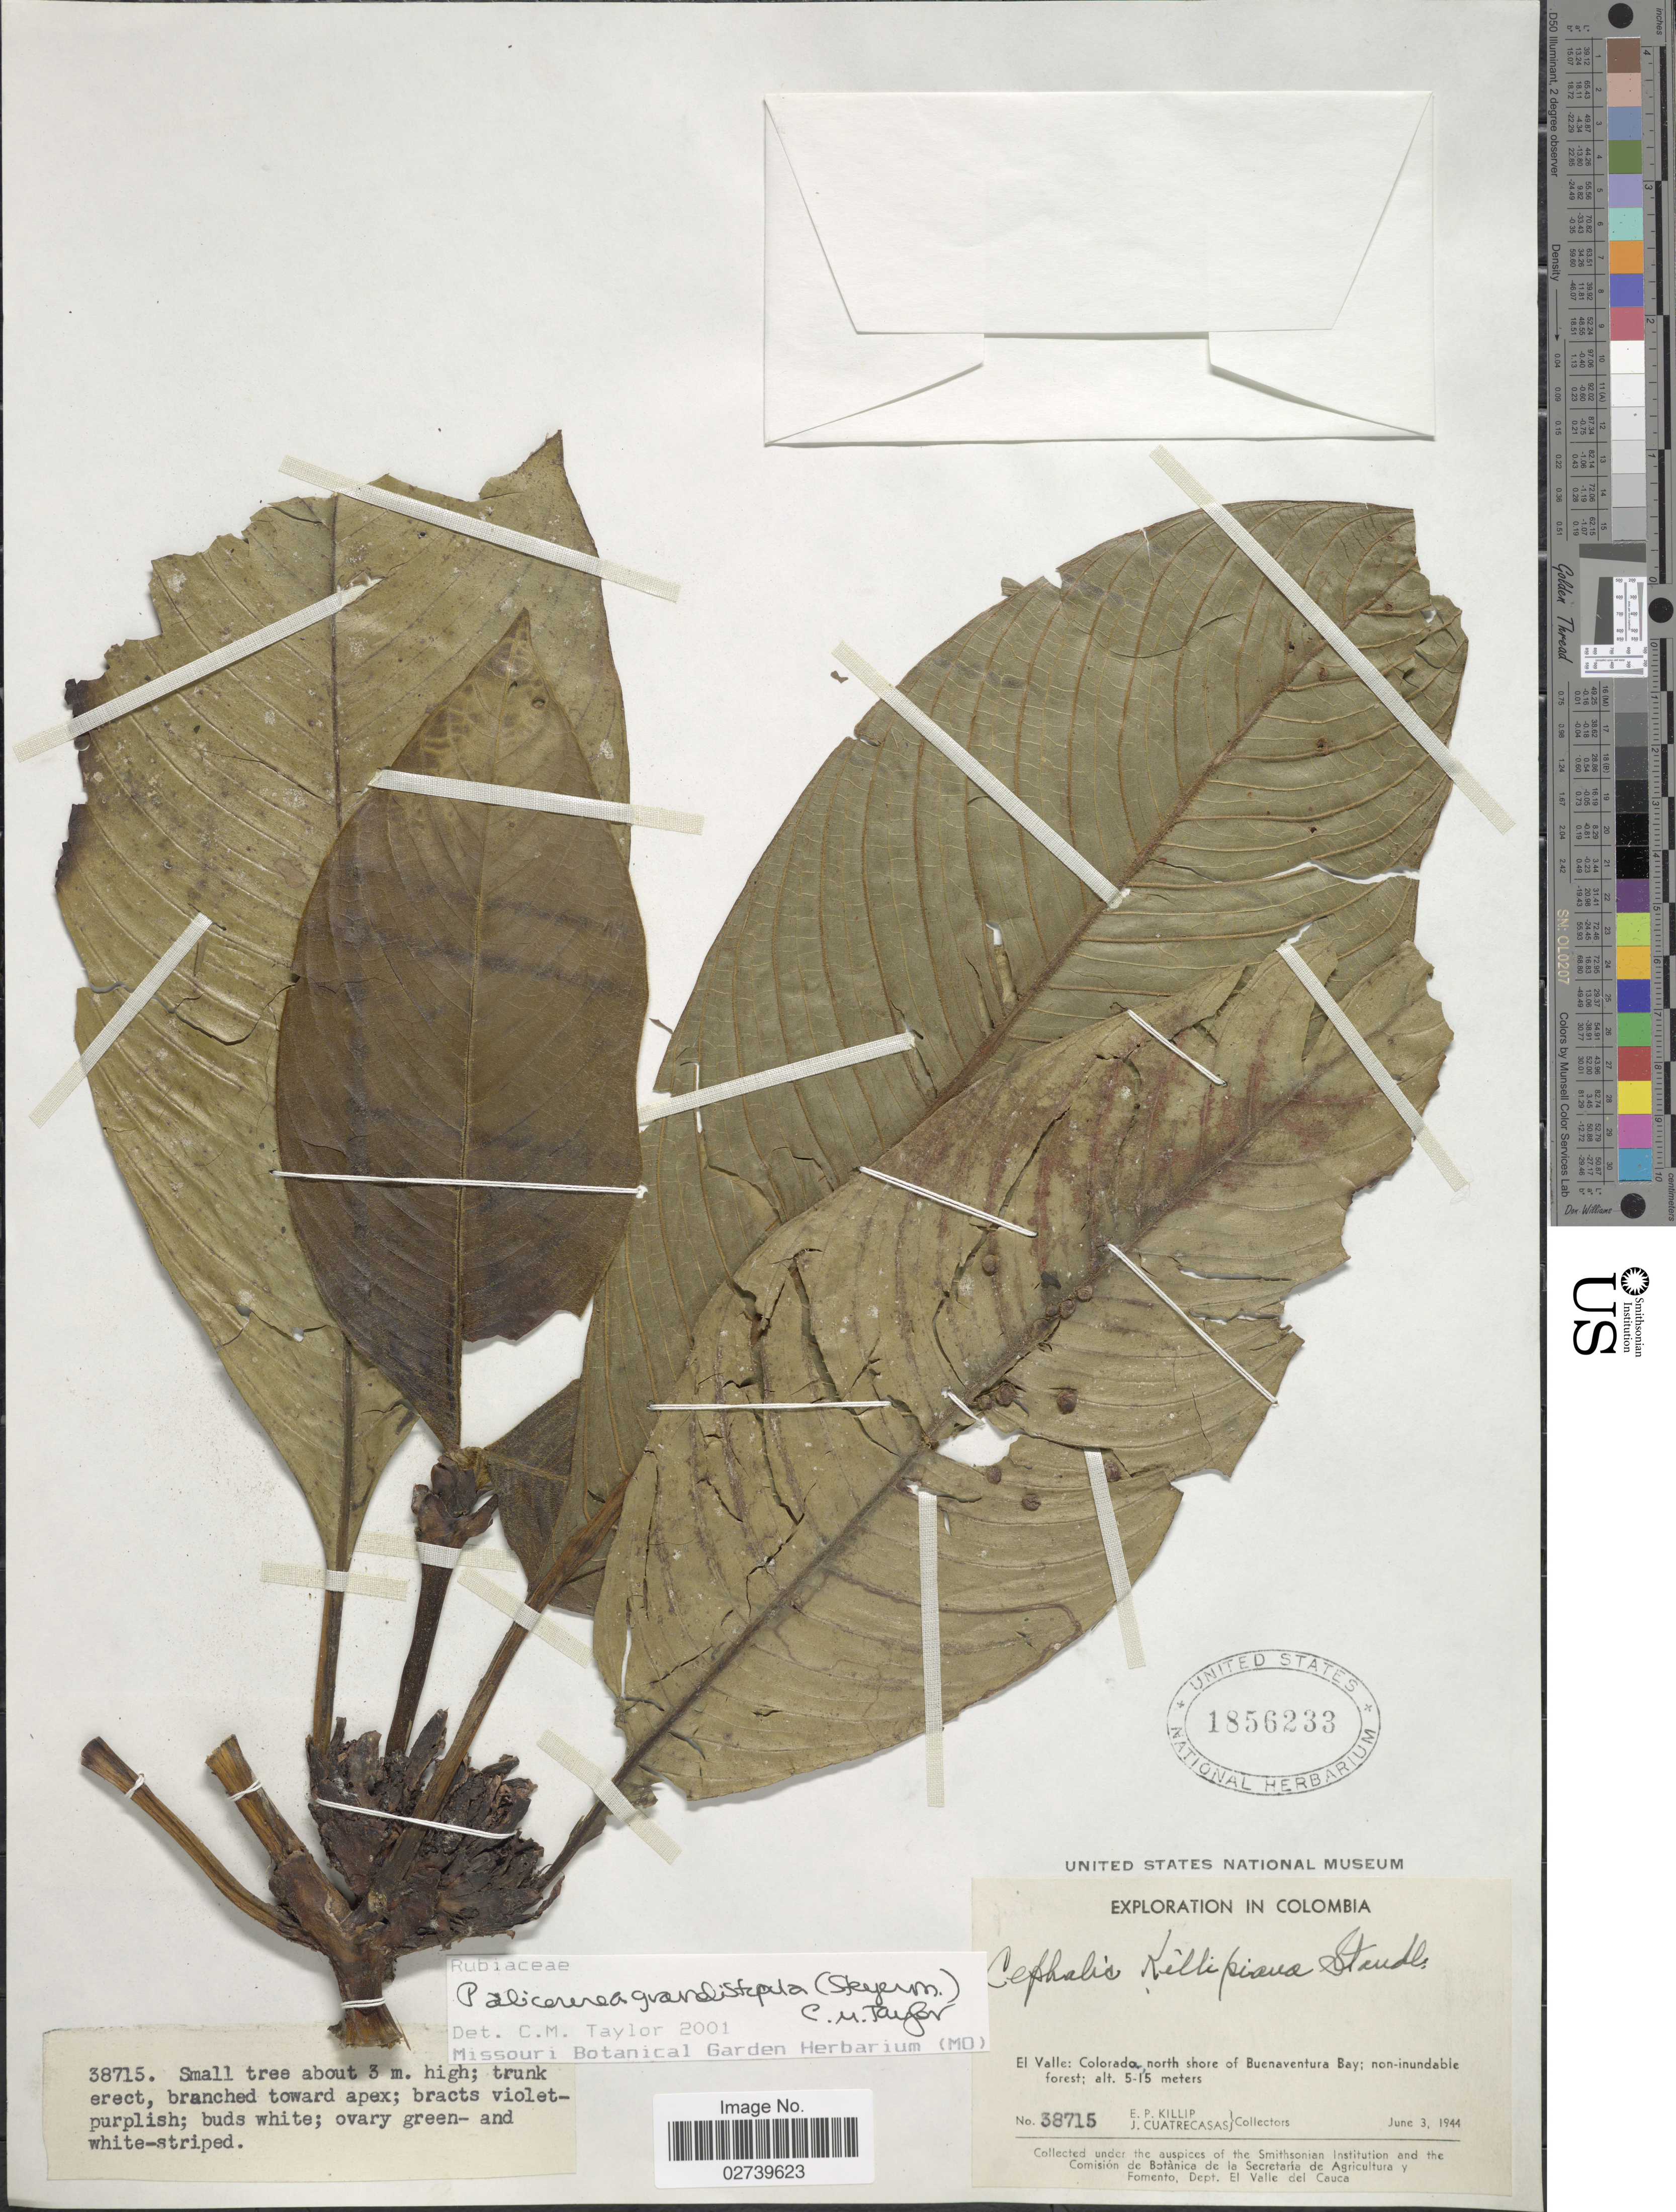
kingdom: Plantae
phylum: Tracheophyta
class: Magnoliopsida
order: Gentianales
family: Rubiaceae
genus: Palicourea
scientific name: Palicourea grandistipula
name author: (Standl. ex Steyerm.) C.M. Taylor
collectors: E. P. Killip & J. Cuatrecasas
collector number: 38715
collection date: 1944-06-03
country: Colombia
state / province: Valle del Cauca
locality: El Valle: Colorado, north shore of Buenaventura Bay; non-inundable forest.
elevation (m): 5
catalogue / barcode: US 1856233